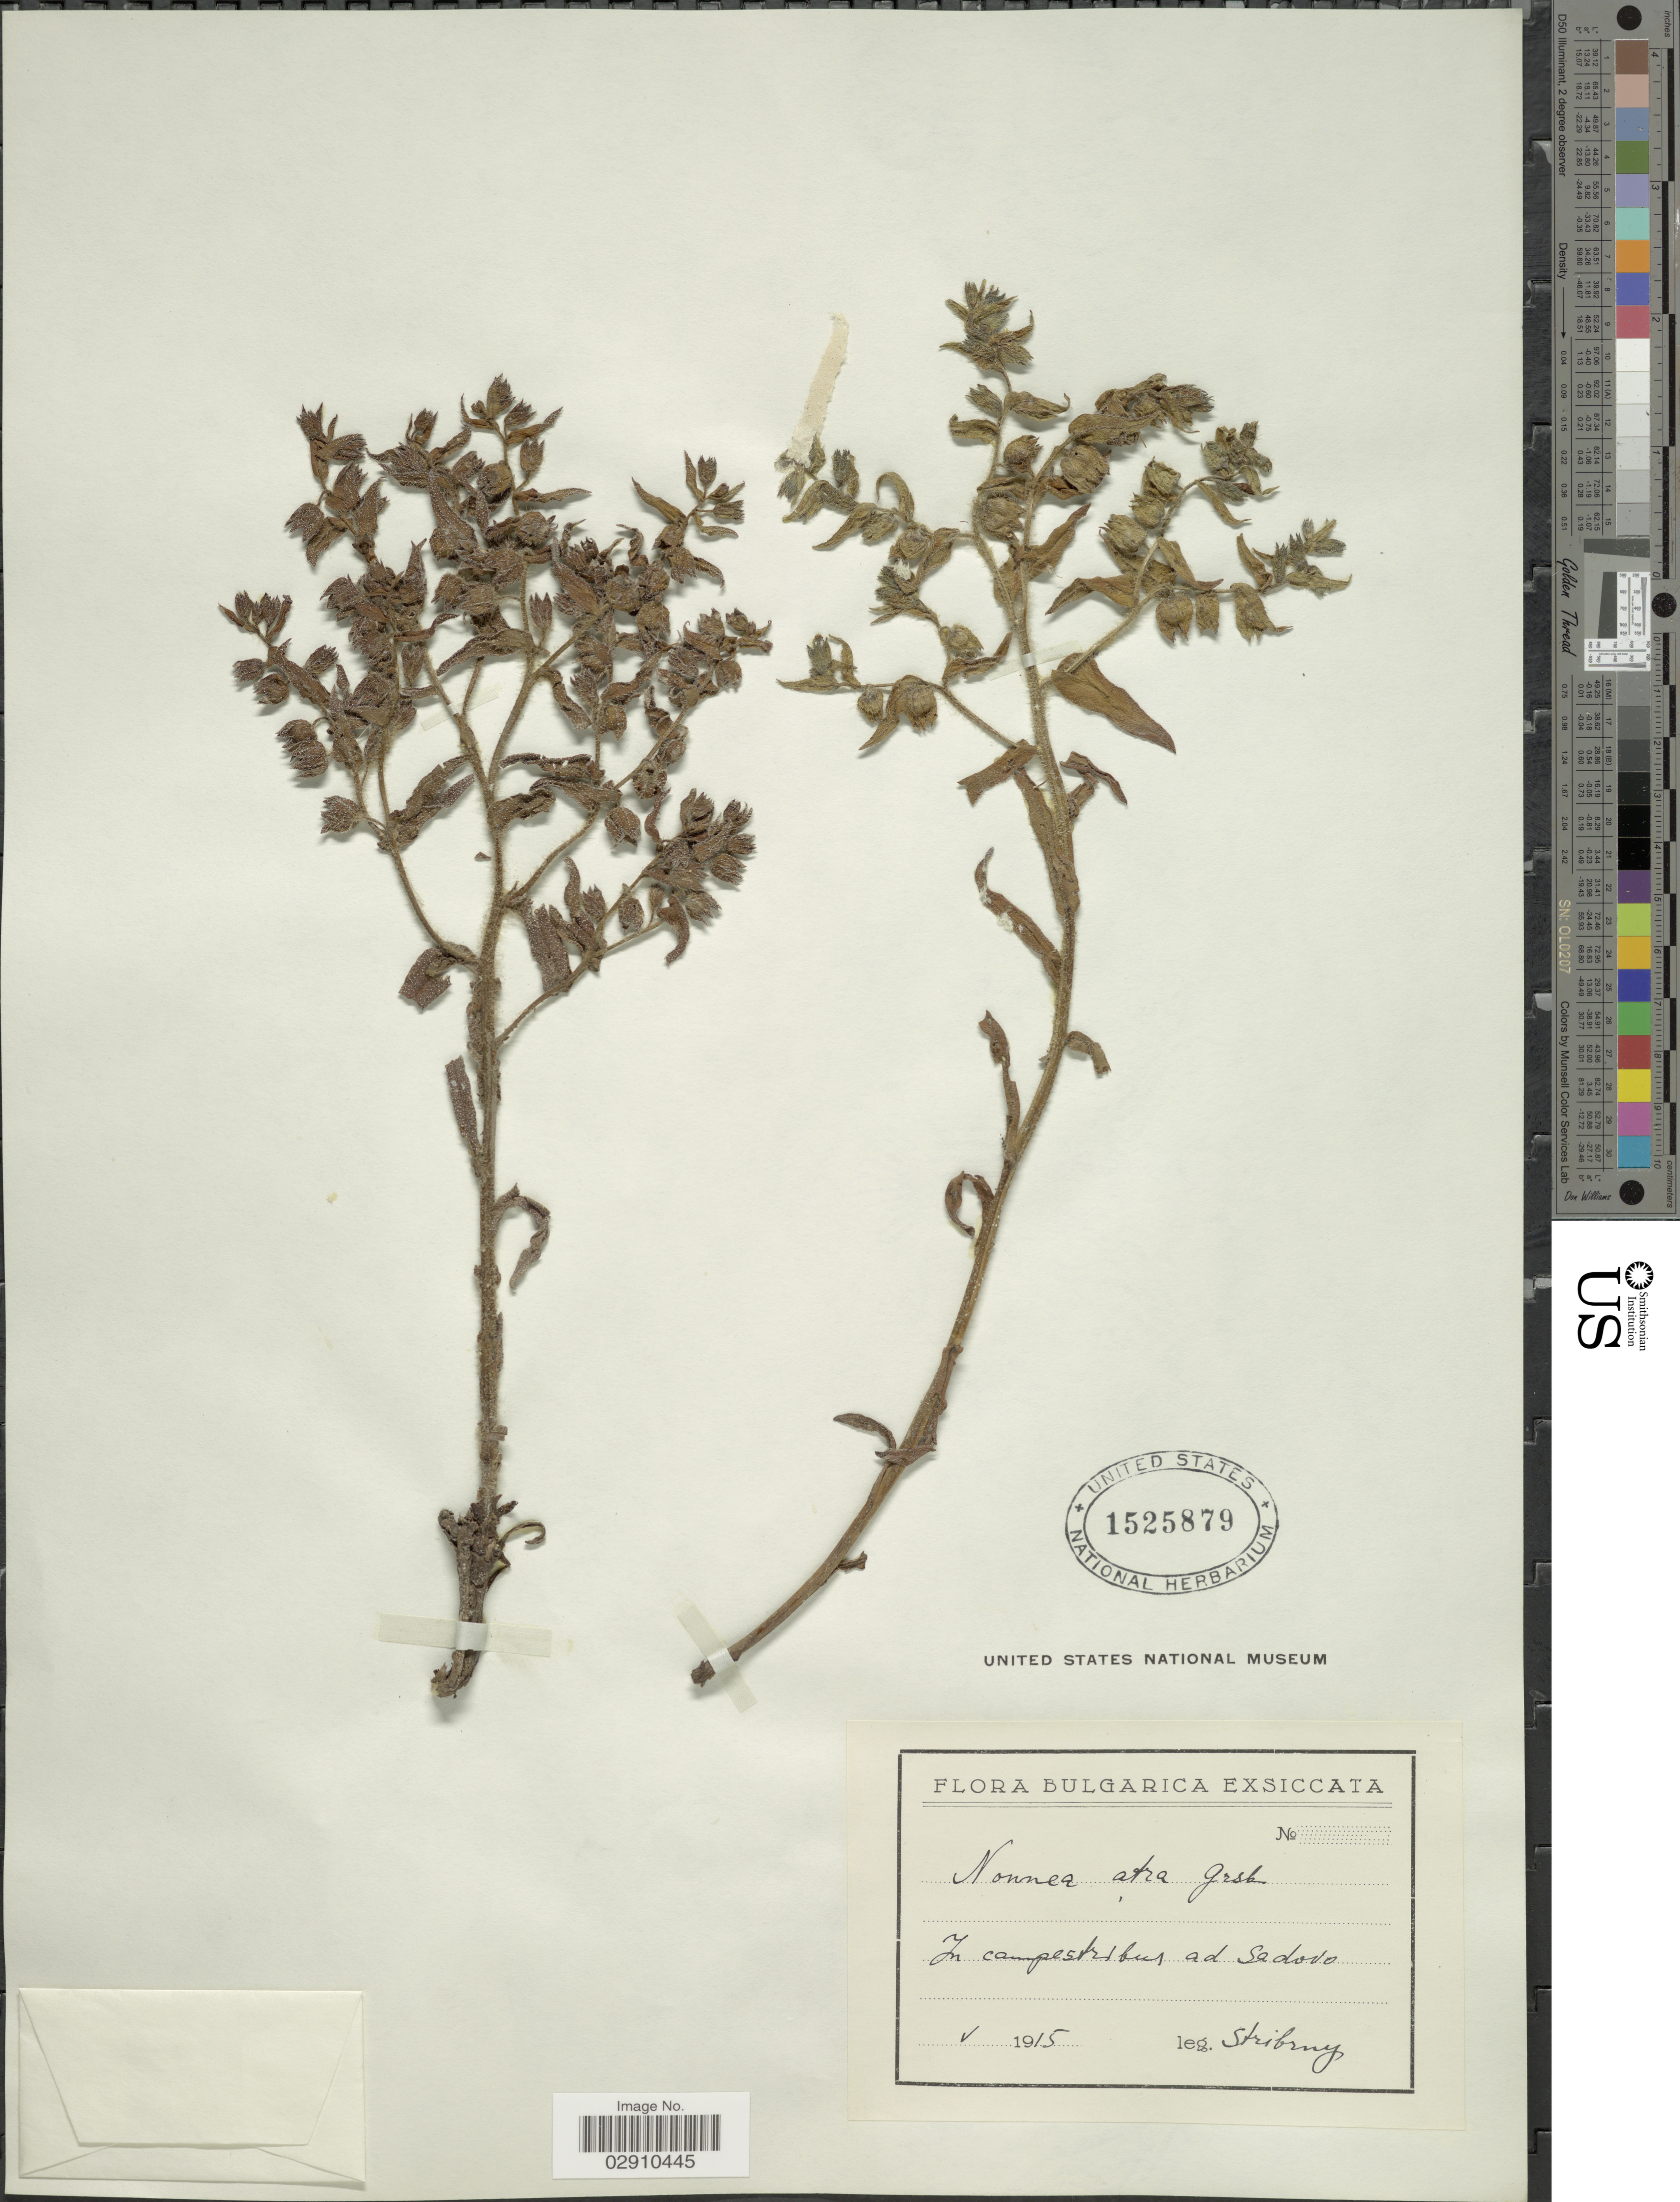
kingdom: Plantae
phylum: Tracheophyta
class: Magnoliopsida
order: Boraginales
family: Boraginaceae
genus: Nonea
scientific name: Nonea atra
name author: Griseb.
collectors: V. Stribrny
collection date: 1915-05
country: Bulgaria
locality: In campestribus ad Sadovo.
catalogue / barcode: US 1525879